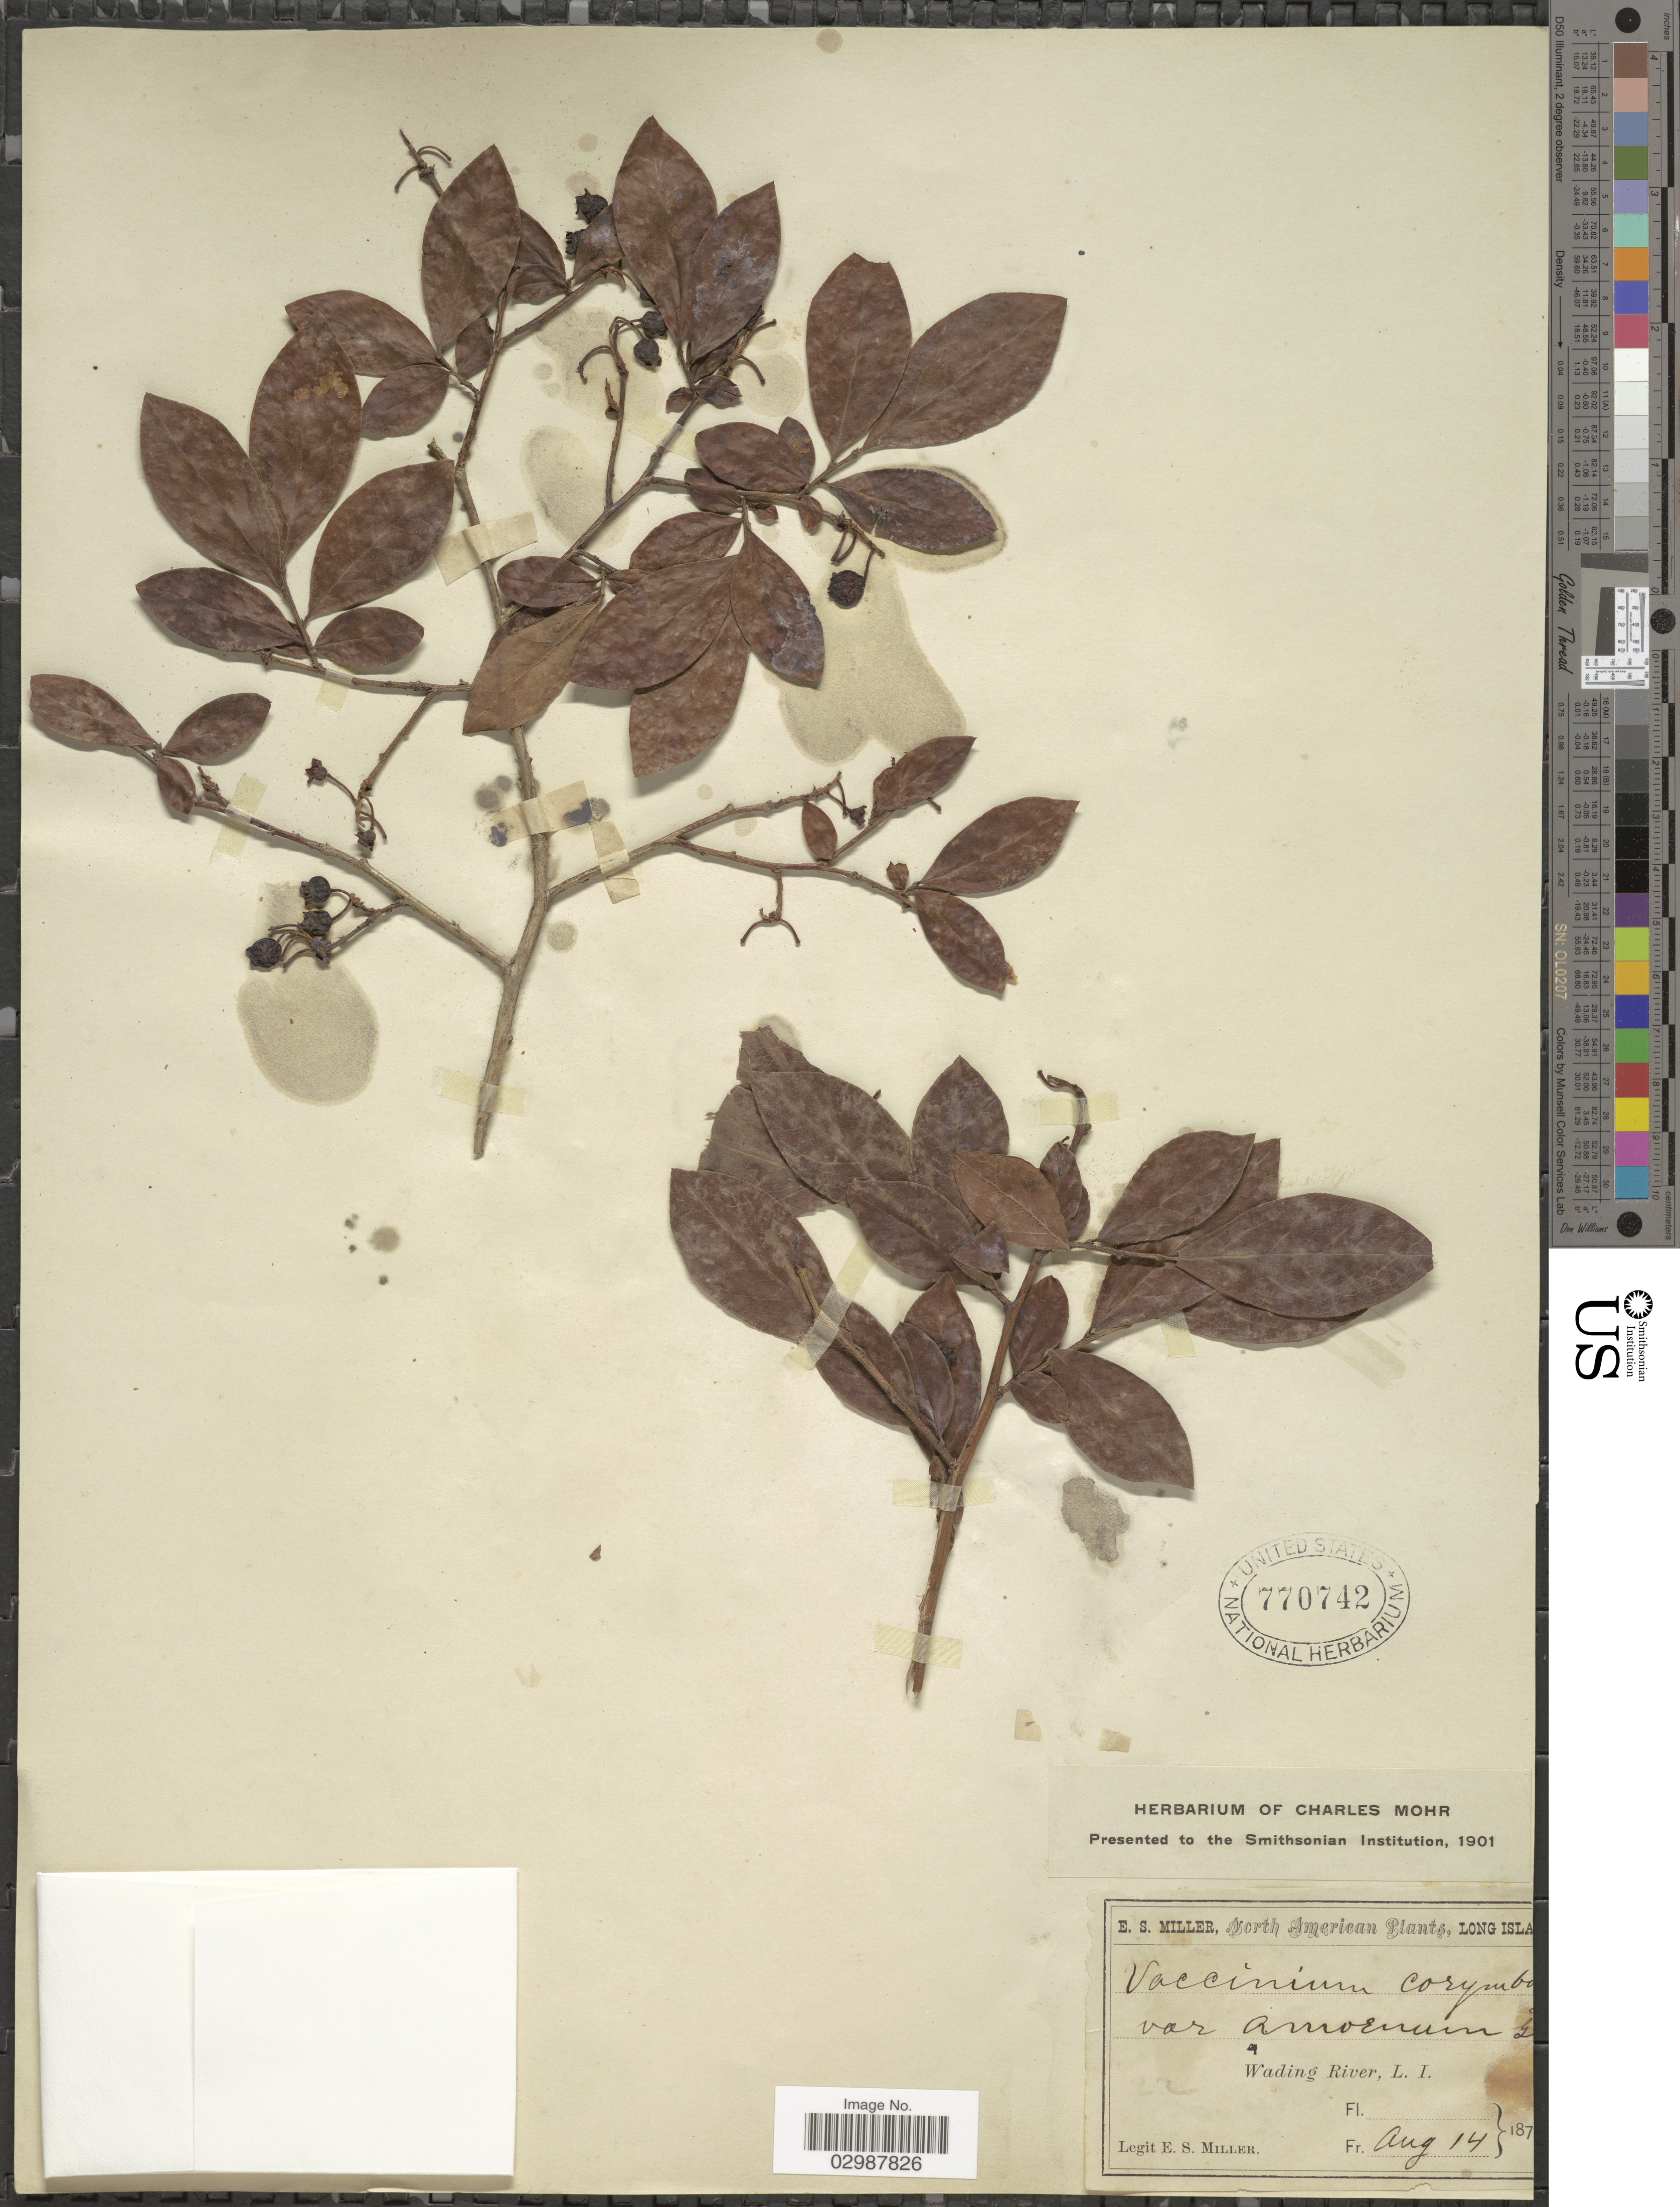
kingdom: Plantae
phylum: Tracheophyta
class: Magnoliopsida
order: Ericales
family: Ericaceae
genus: Vaccinium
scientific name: Vaccinium corymbosum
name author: L.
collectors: E. S. Miller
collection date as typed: Aug 14 187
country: United States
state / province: New York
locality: Wading River, L. I.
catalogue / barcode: US 770742